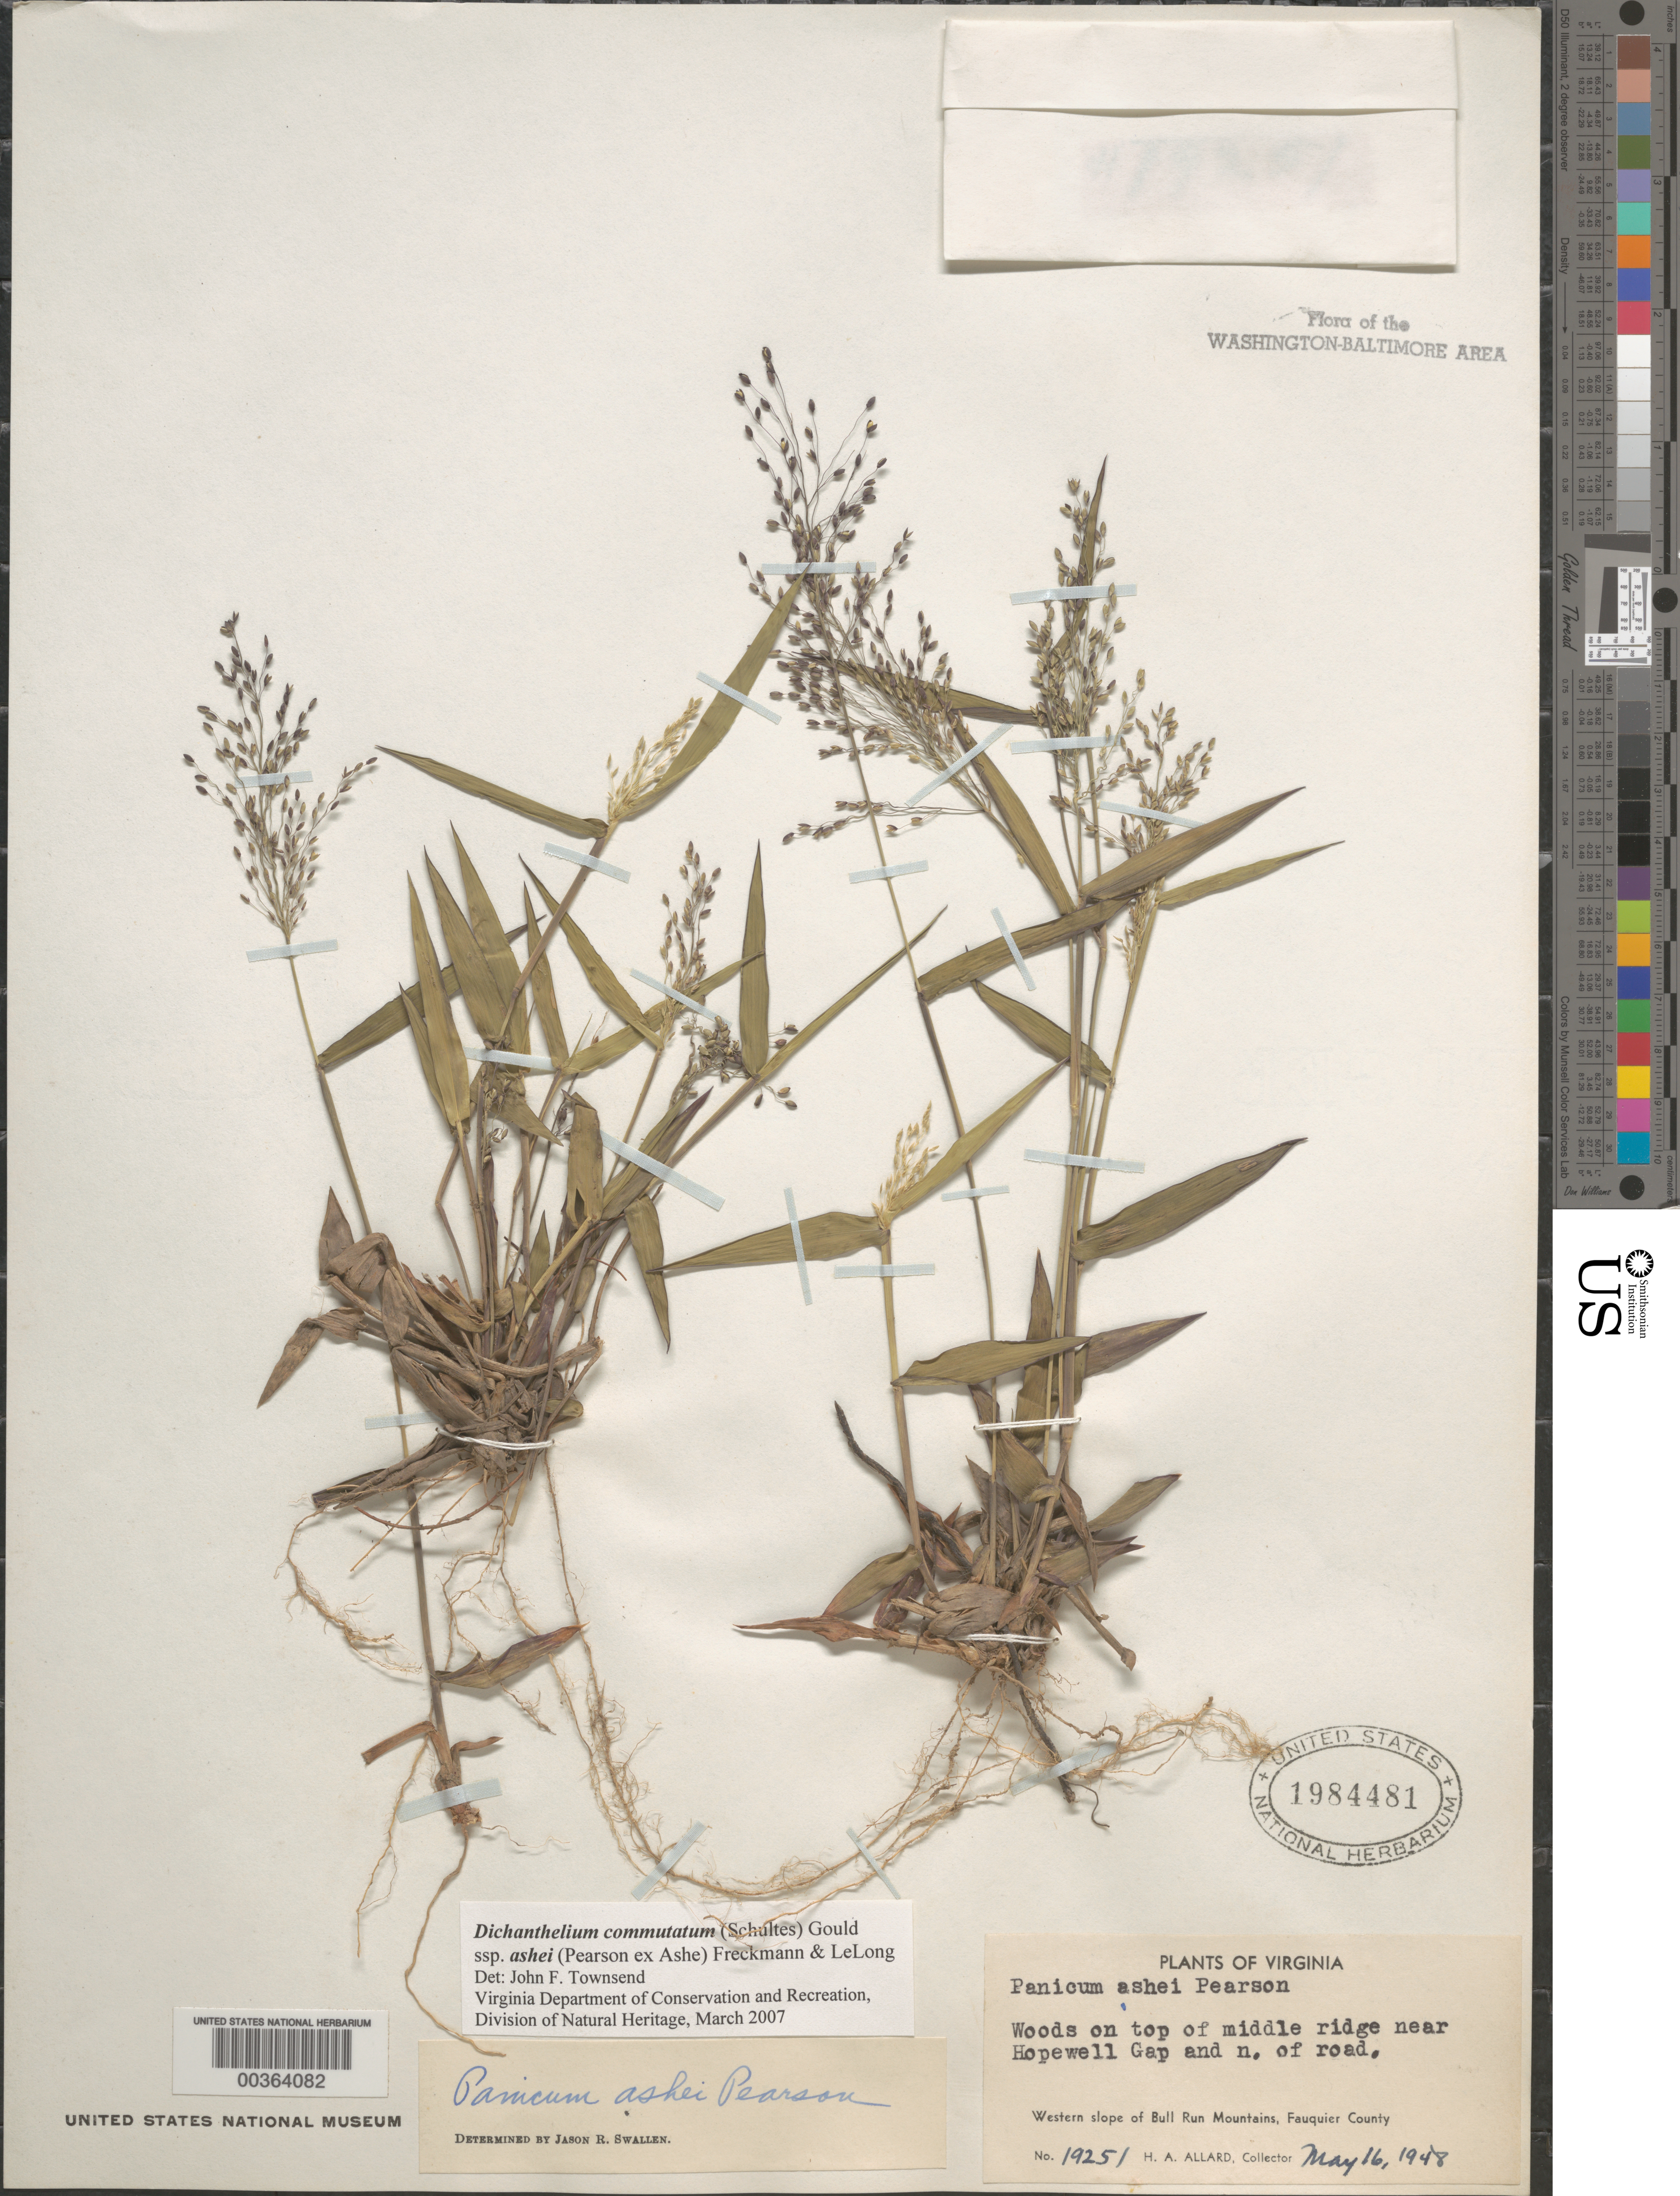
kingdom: Plantae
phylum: Tracheophyta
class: Liliopsida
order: Poales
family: Poaceae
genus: Dichanthelium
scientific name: Dichanthelium commutatum subsp. ashei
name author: (Ashe ex Schult.) Freckmann & Lelong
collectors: H. A. Allard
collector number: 19251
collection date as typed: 16 May 1948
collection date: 1948-05-16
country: United States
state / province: Virginia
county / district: Fauquier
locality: Hopewell Gap vicinity Bull Run Mts.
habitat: Woods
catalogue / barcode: US 1984481